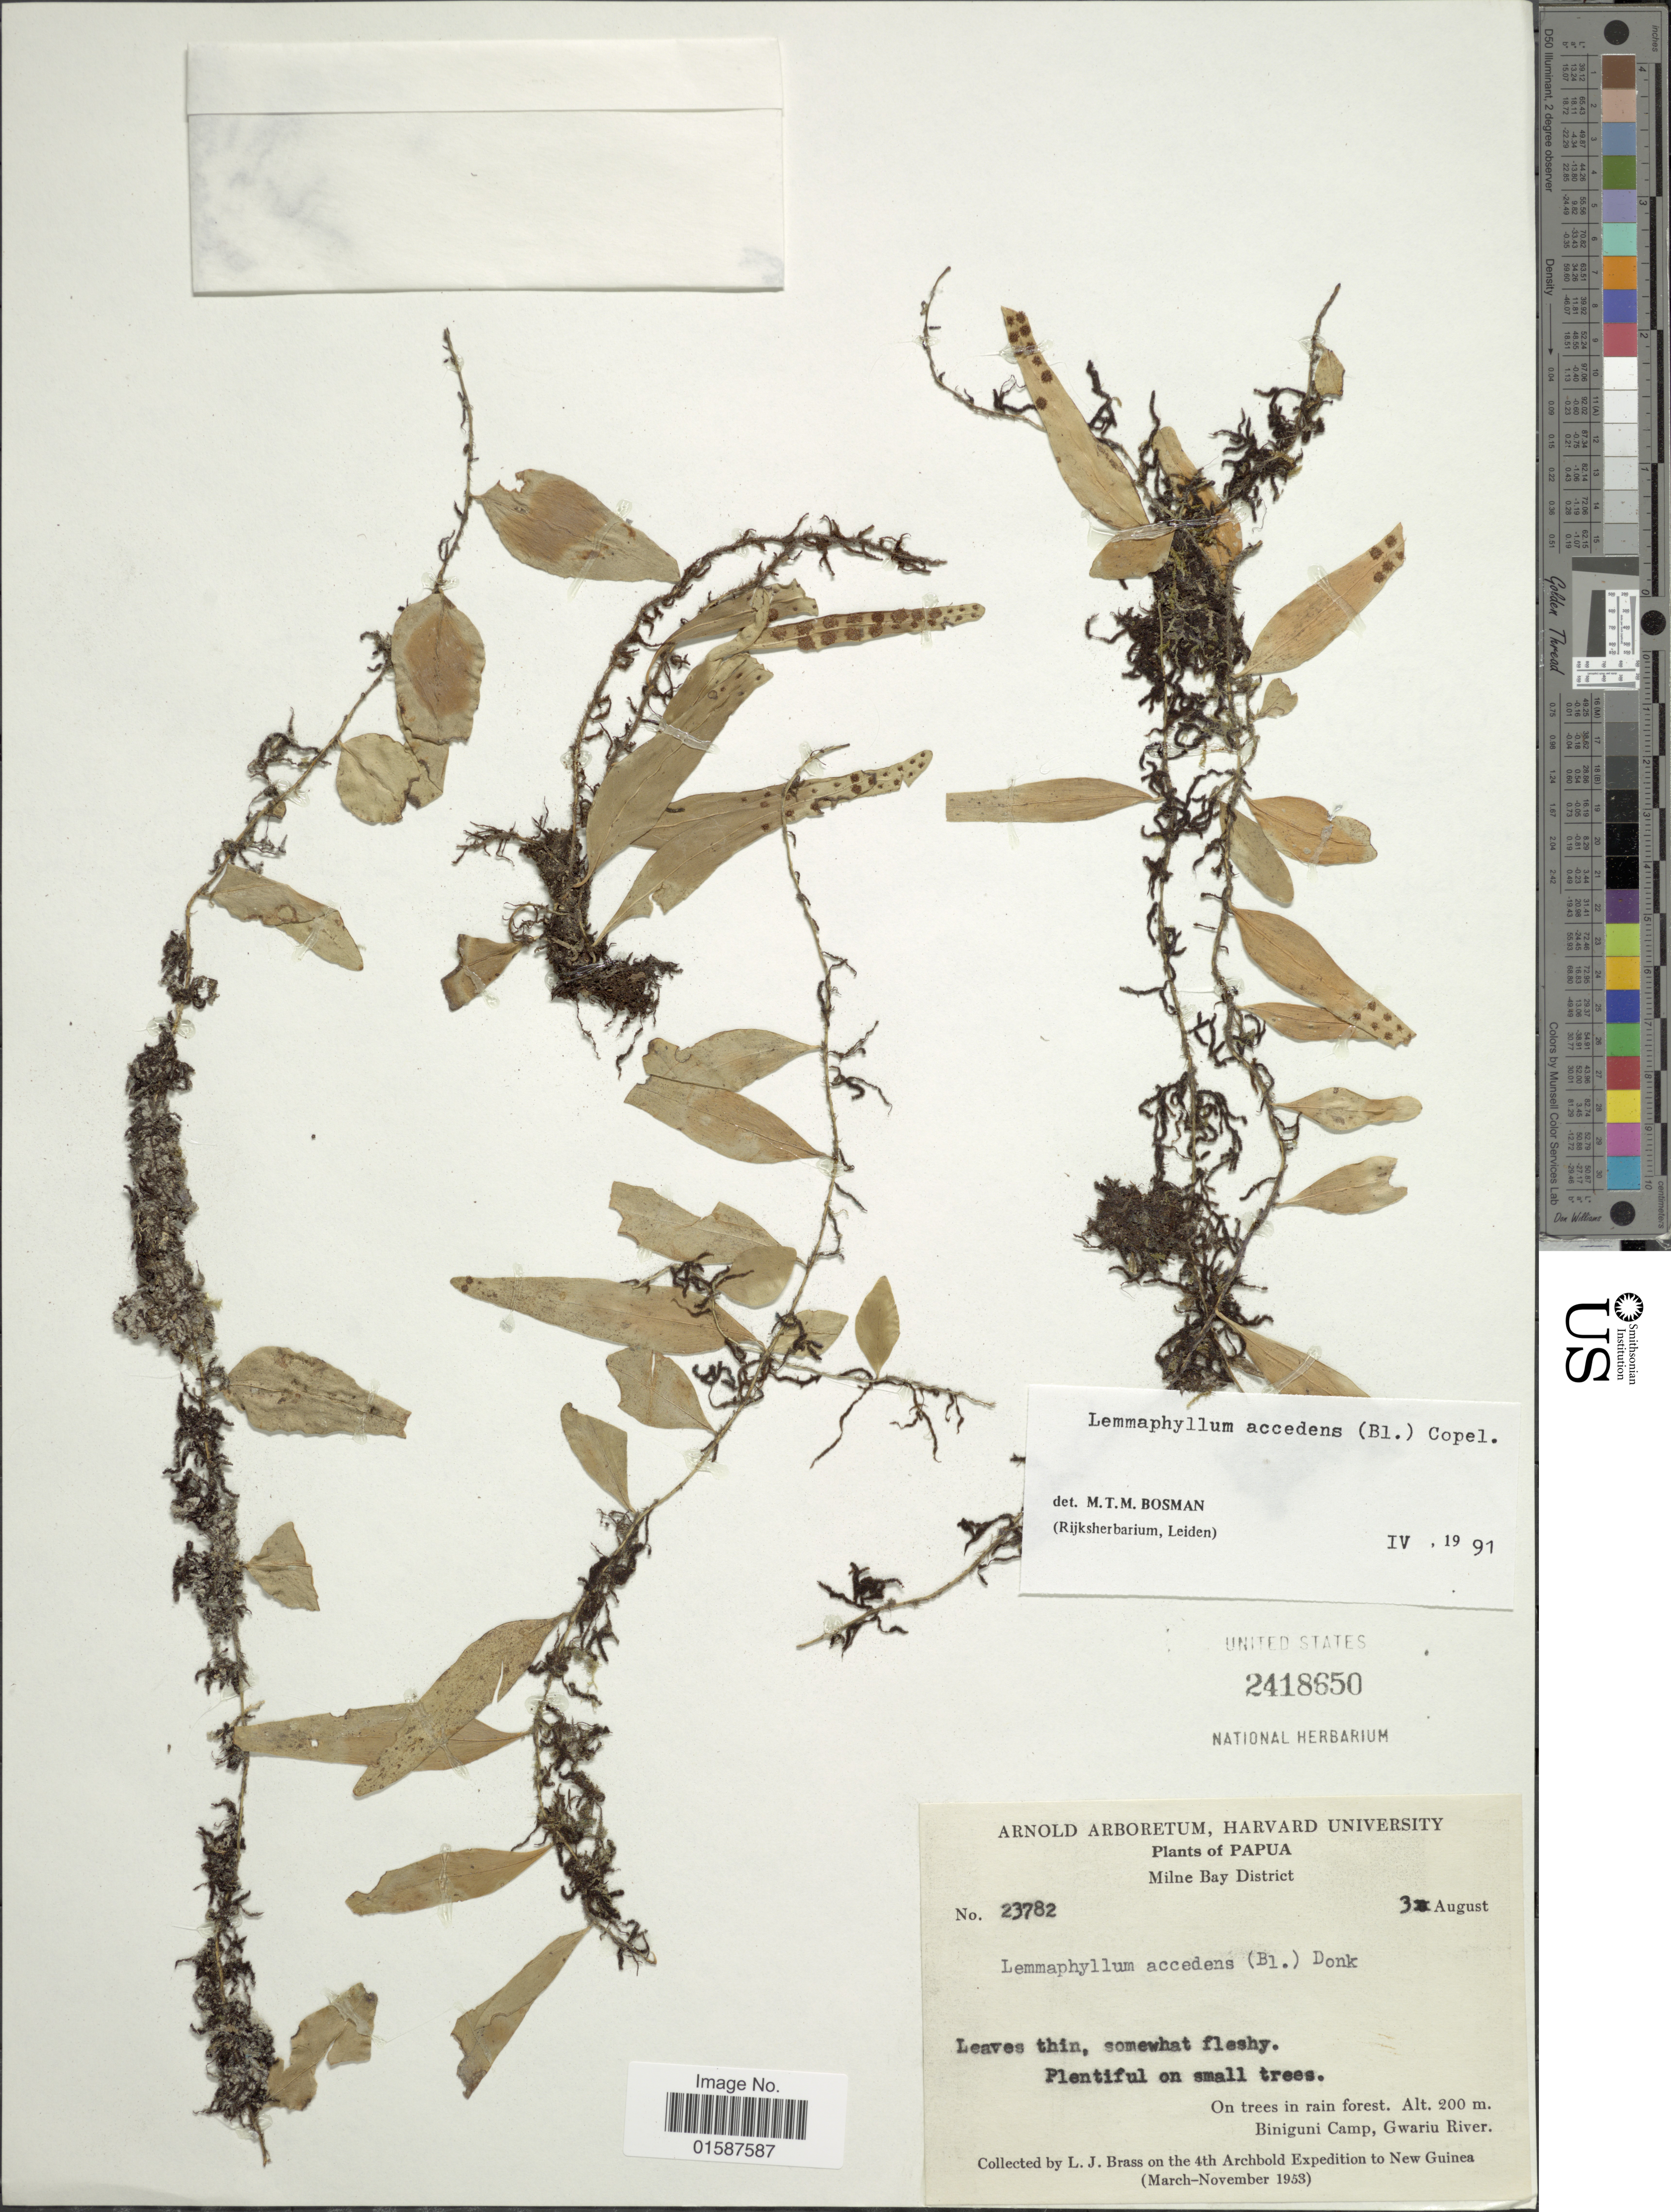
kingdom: Plantae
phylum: Tracheophyta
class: Polypodiopsida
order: Polypodiales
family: Polypodiaceae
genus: Lemmaphyllum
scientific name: Lemmaphyllum accedens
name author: (Blume) Donk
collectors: L. J. Brass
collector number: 23782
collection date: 1953-08-03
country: Papua New Guinea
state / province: Milne Bay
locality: Papua, Milne Bay District, Biniguni Camp, Gwariu River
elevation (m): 200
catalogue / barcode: US 2418650